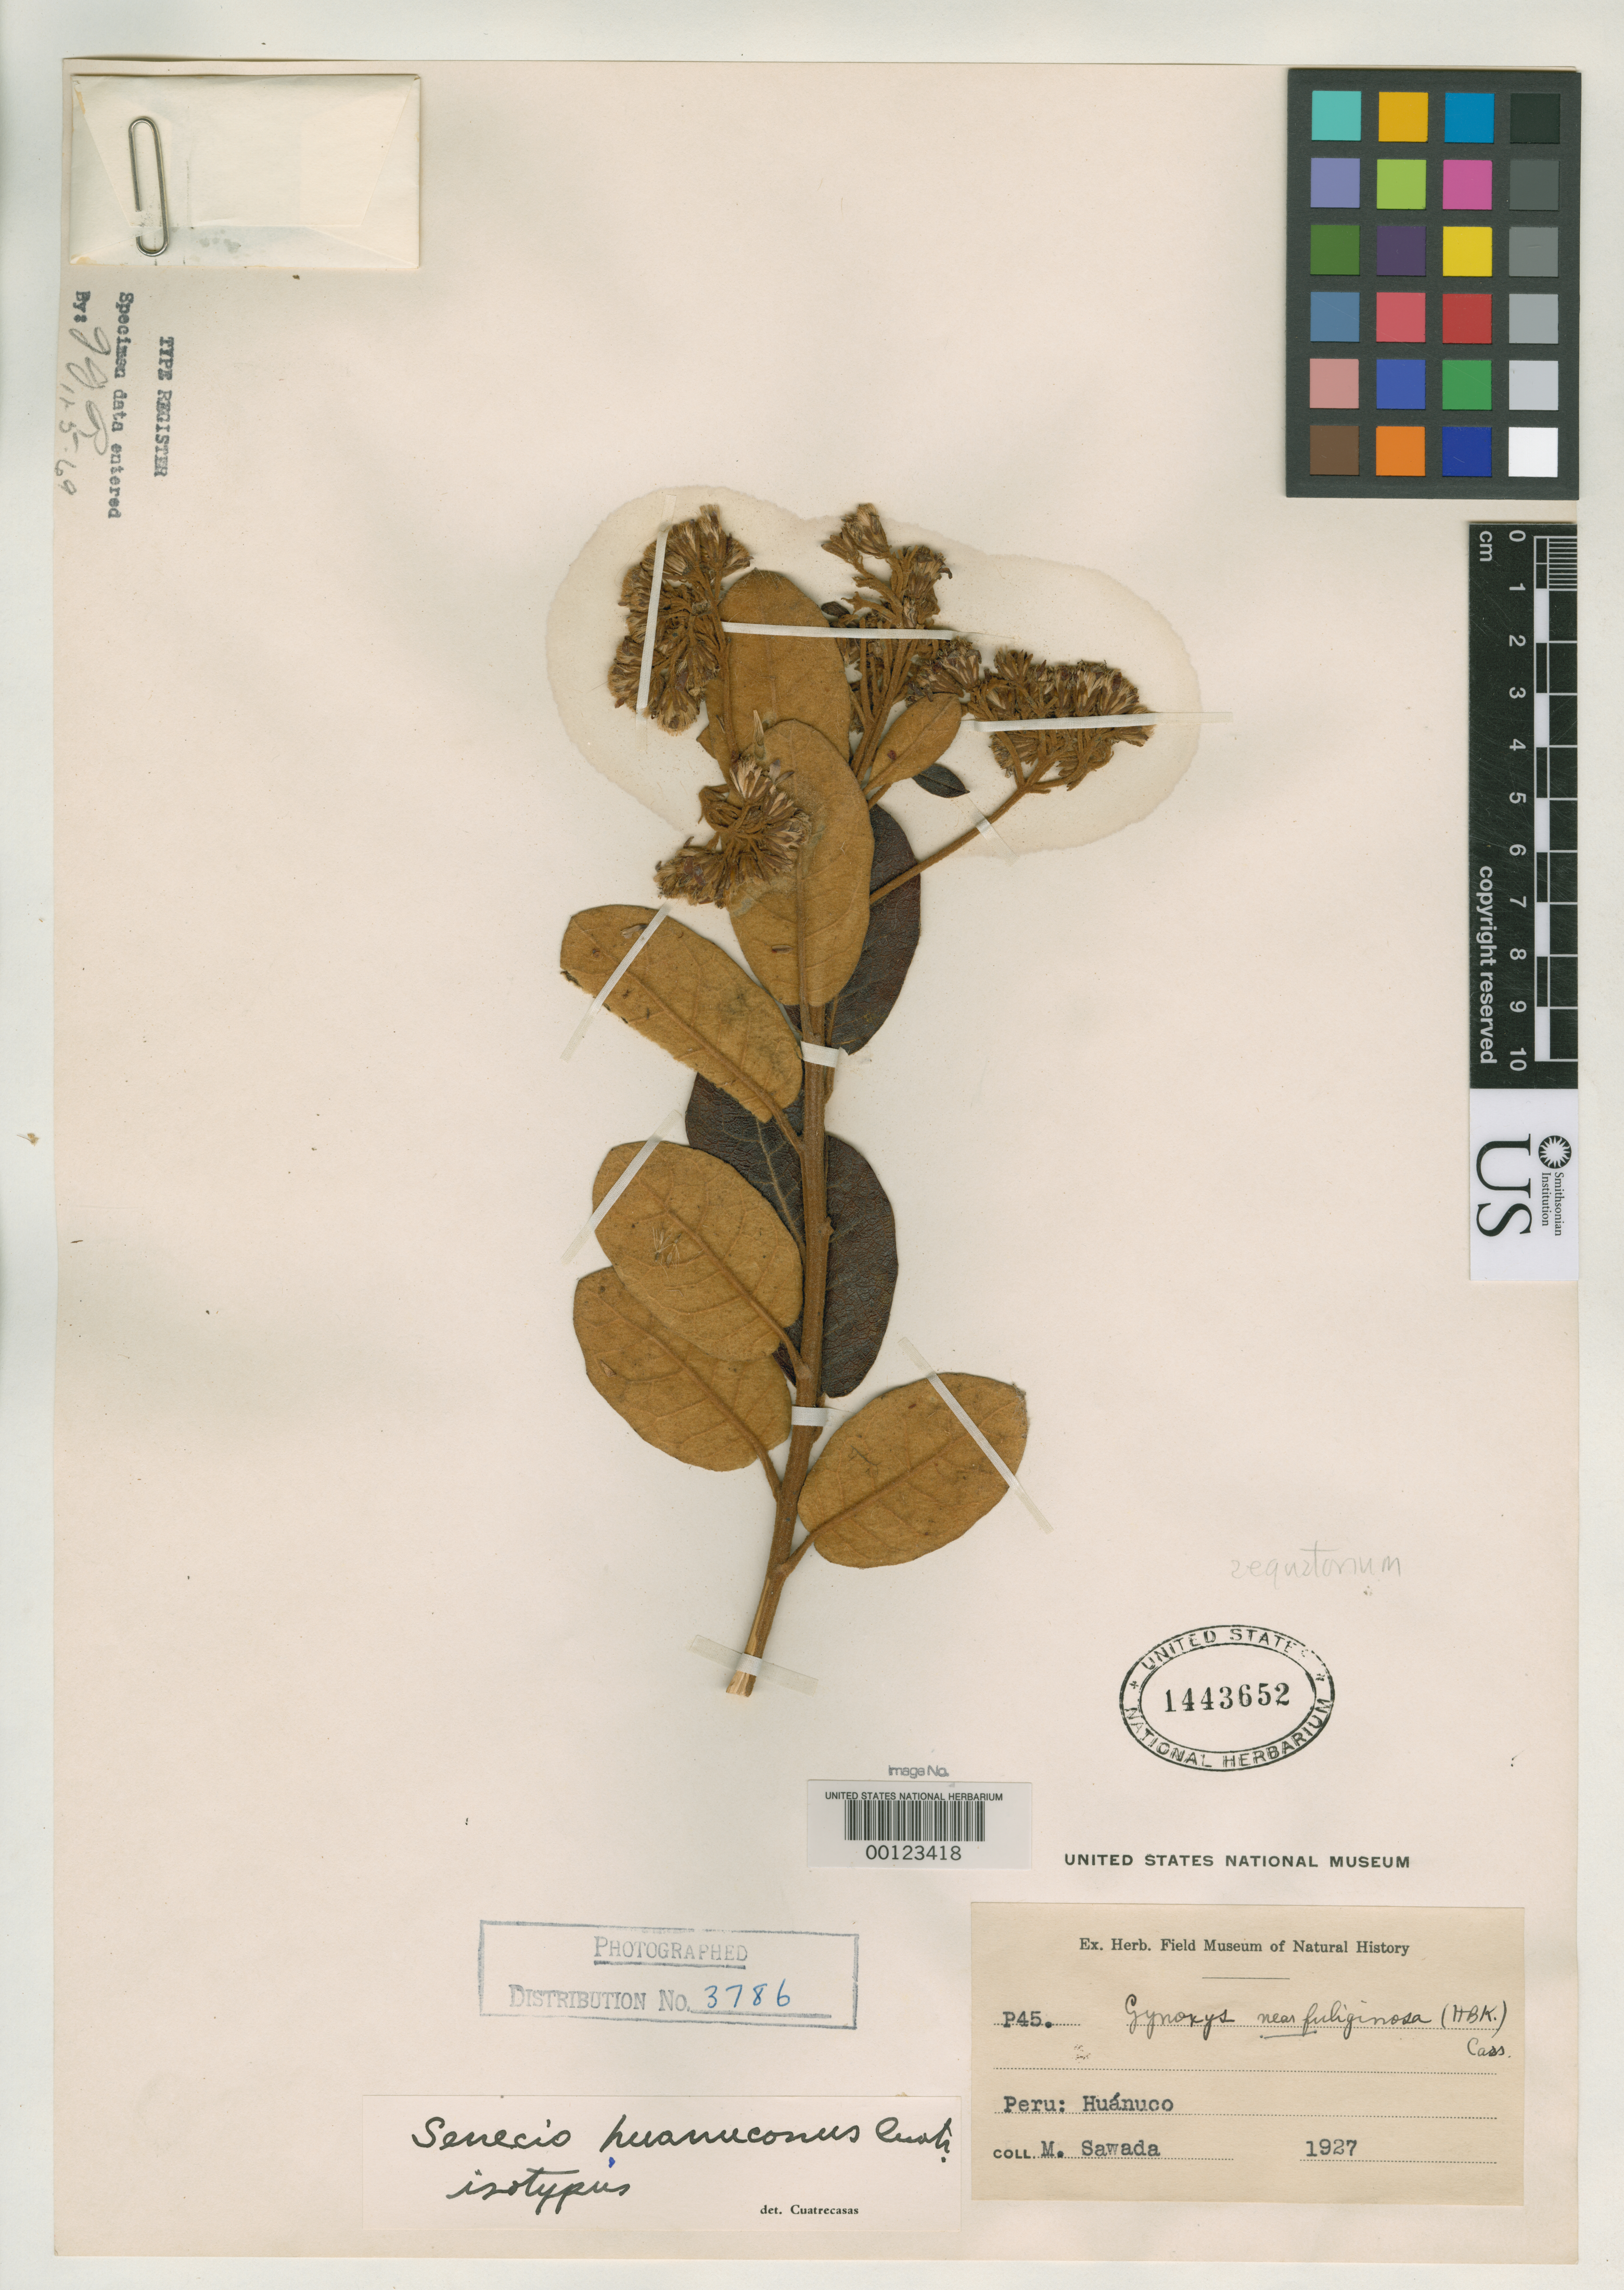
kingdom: Plantae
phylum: Tracheophyta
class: Magnoliopsida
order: Asterales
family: Asteraceae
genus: Senecio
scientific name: Senecio huanuconus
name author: Cuatrec.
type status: Isotype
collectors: M. Sawada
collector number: P-45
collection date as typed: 1927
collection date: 1927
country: Peru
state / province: Huánuco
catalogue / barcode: US 1443652